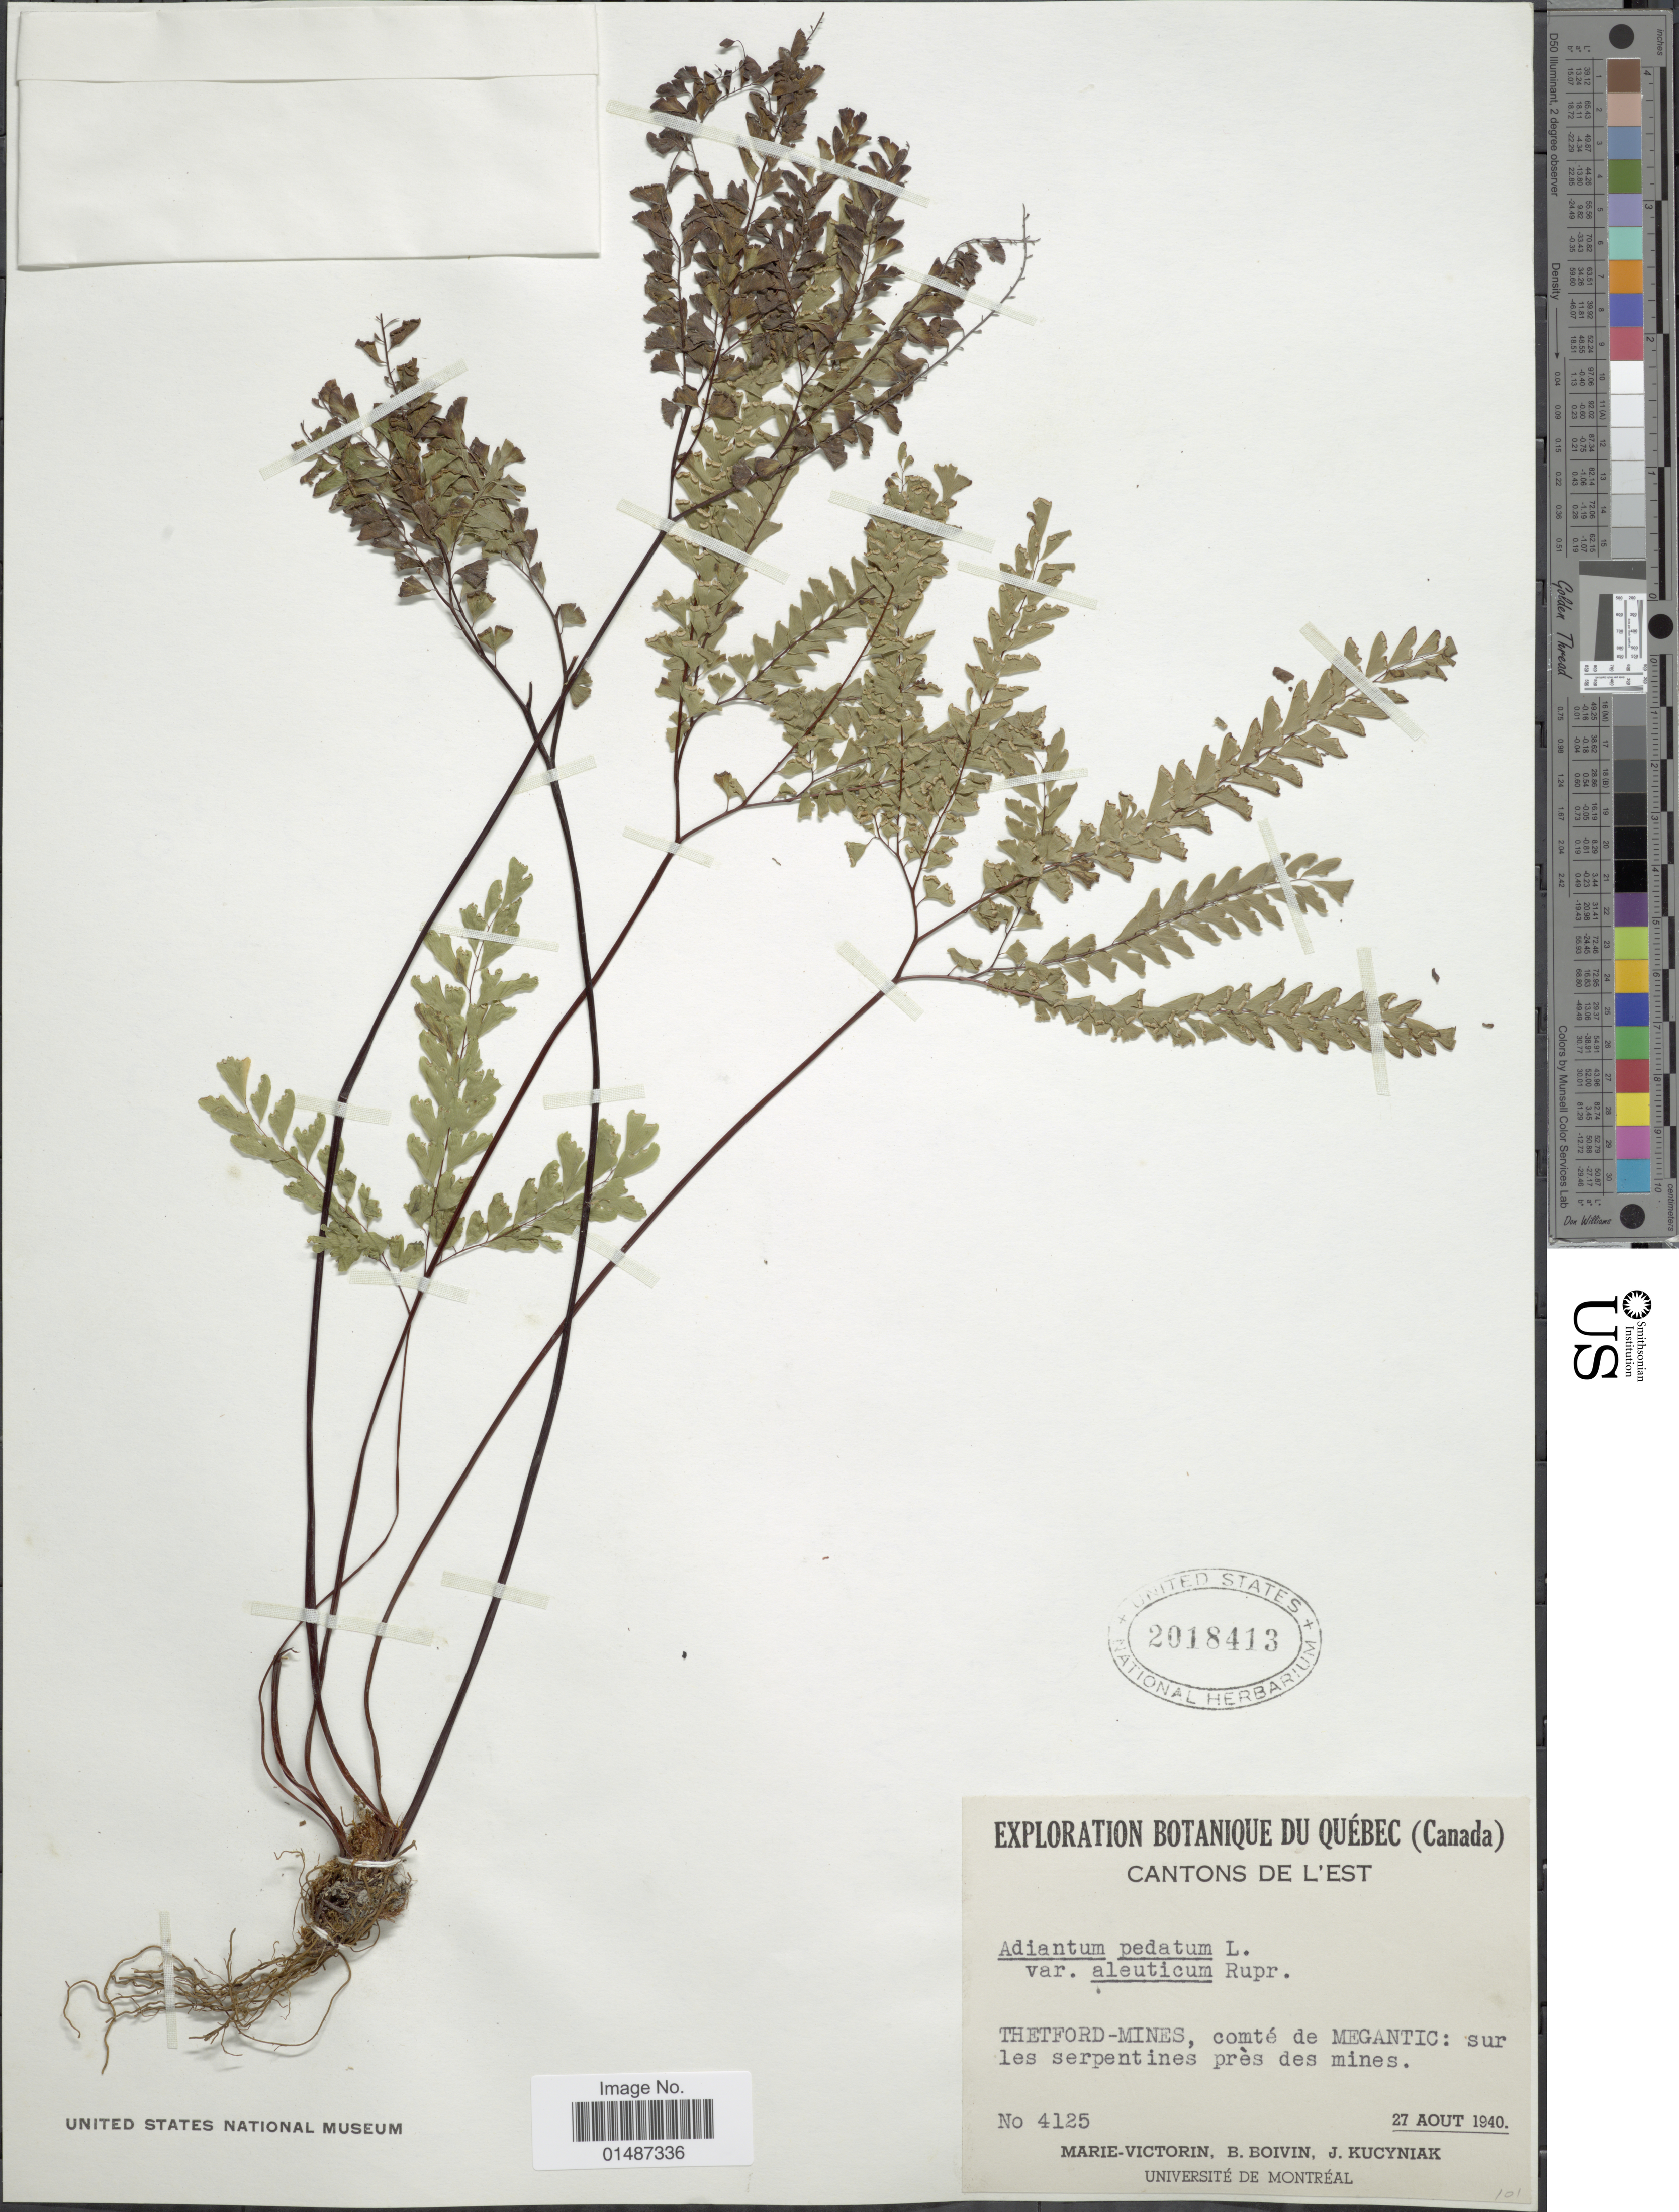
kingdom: Plantae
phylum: Tracheophyta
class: Polypodiopsida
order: Polypodiales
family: Pteridaceae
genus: Adiantum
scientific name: Adiantum pedatum subsp. calderi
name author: Cody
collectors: -. Marie-Victorin, J. R. B. Boivin & J. Kucyniak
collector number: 4125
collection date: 1940-08-27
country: Canada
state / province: Quebec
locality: Cantons de L'Est. Thetford-Mines, comté de Megantic: sur les serpentines près des mines.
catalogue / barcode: US 2018413